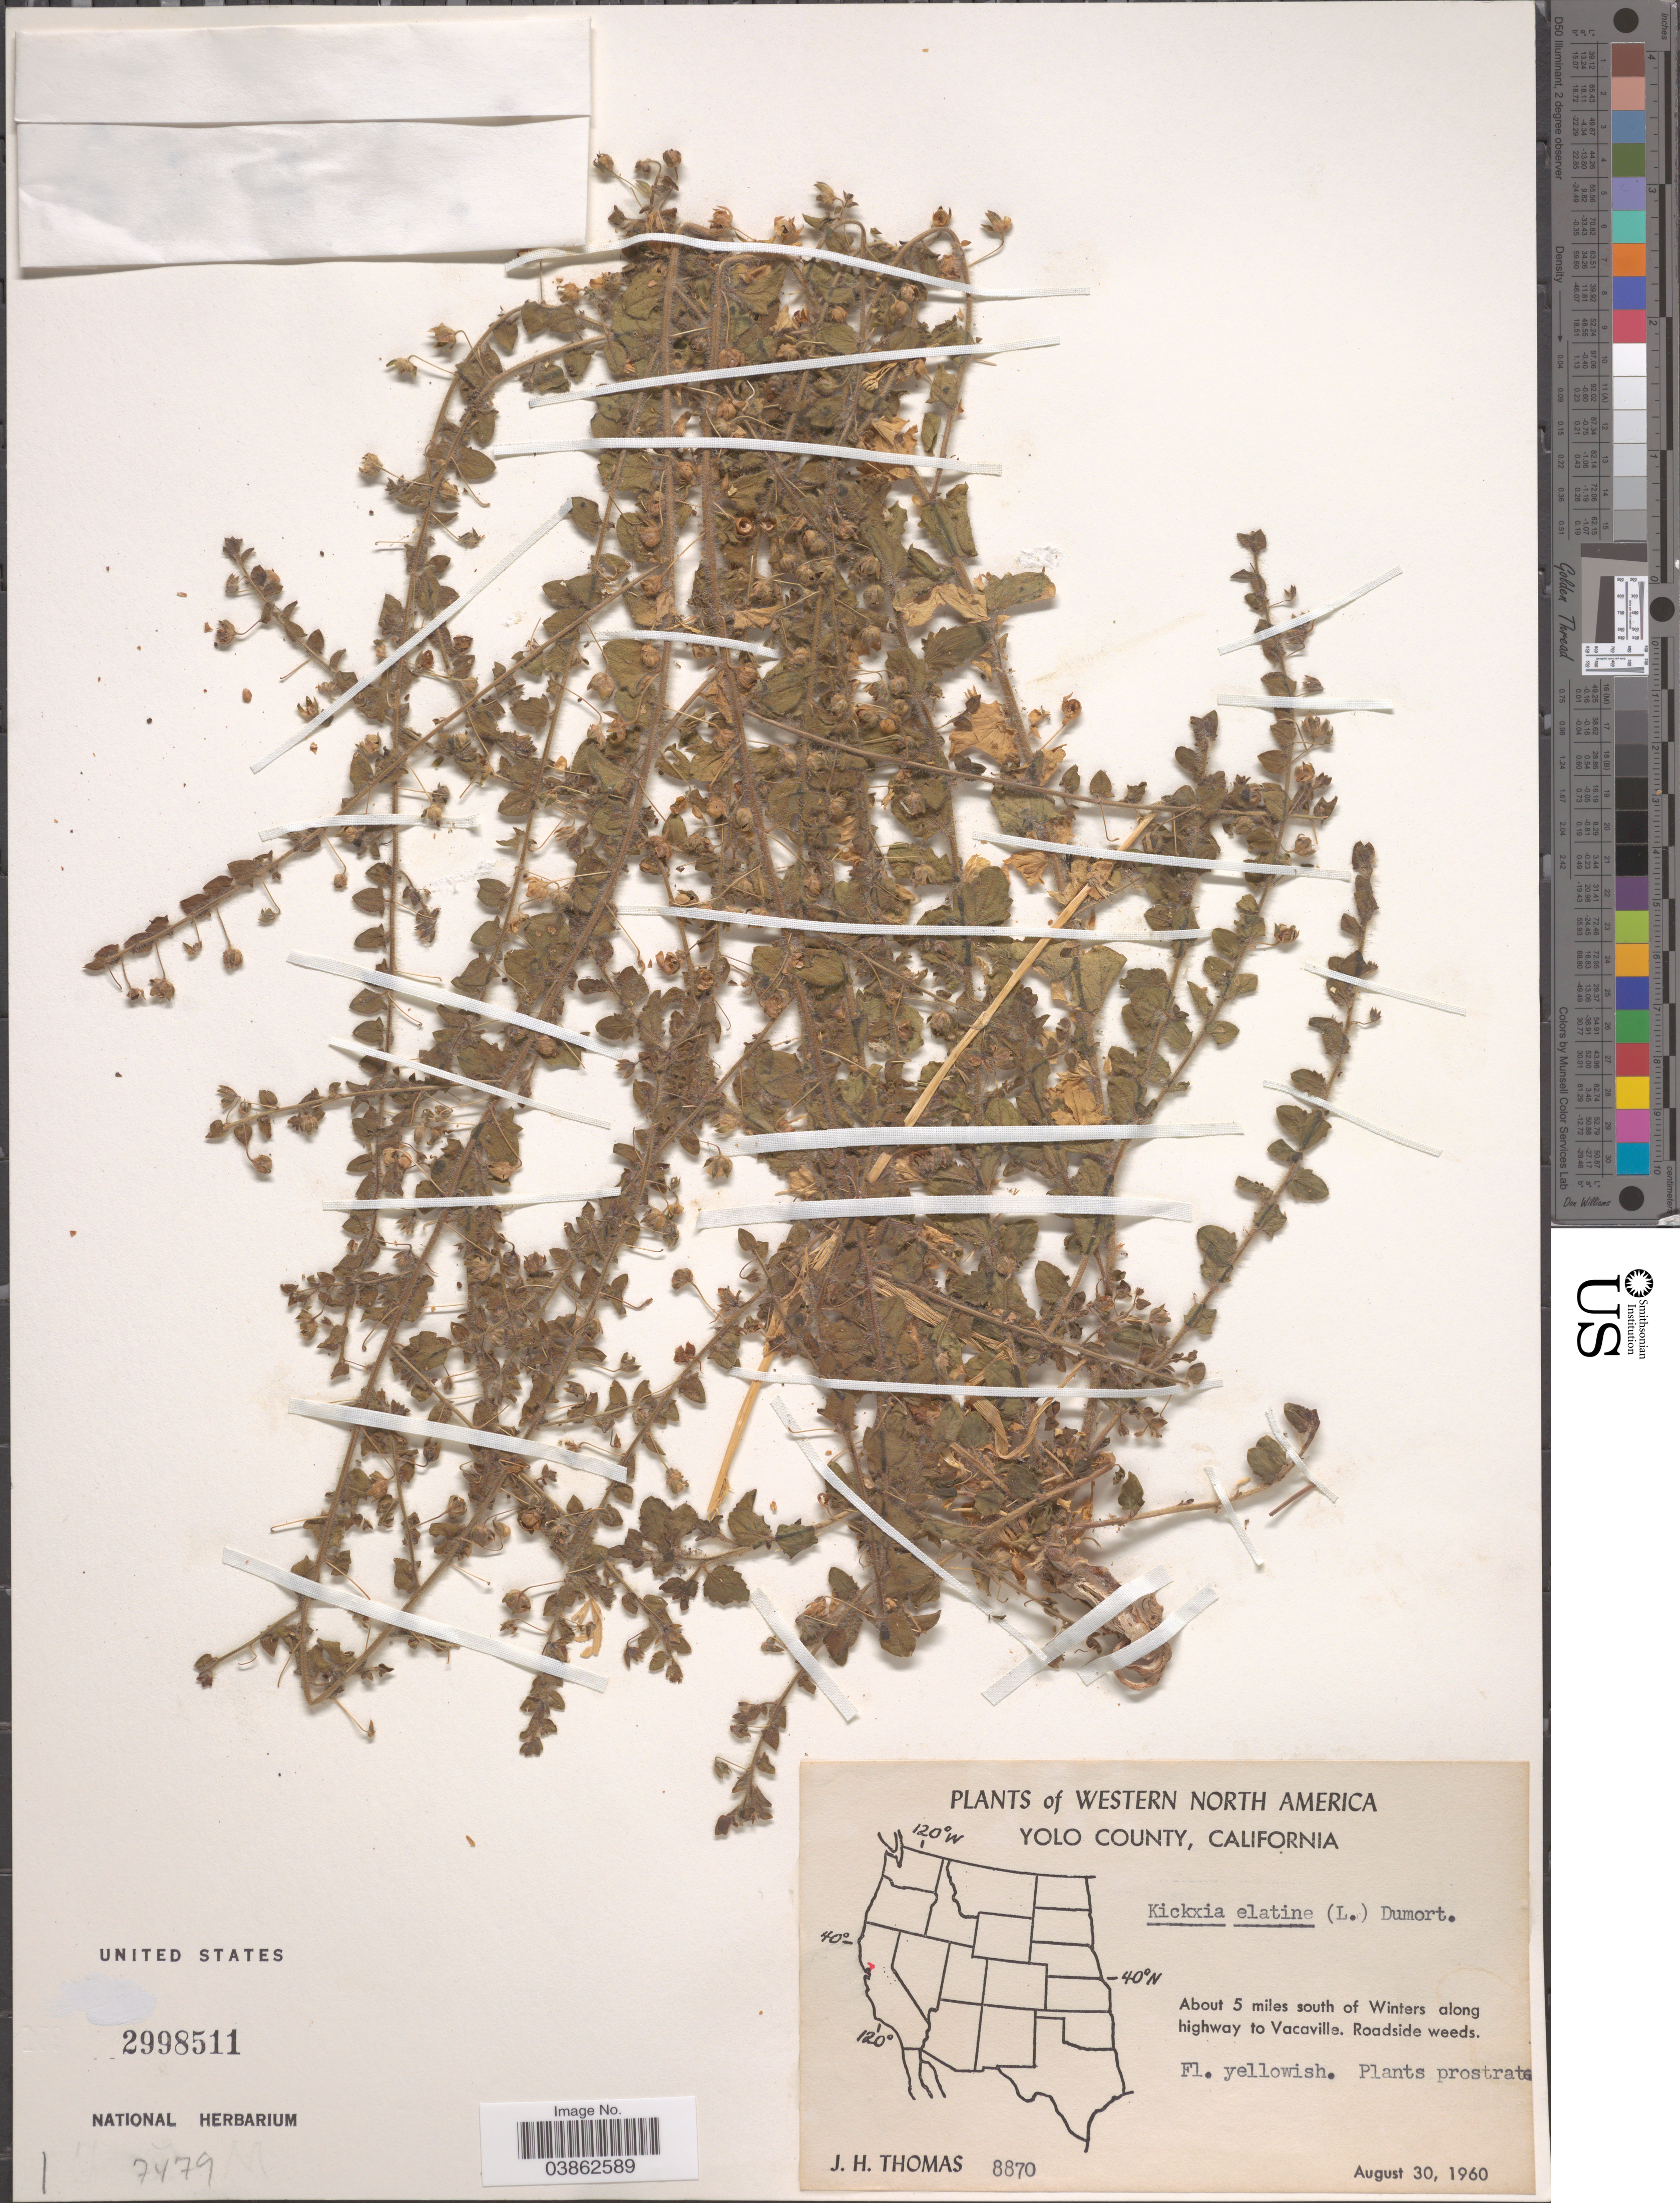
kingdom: Plantae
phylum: Tracheophyta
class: Magnoliopsida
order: Lamiales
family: Plantaginaceae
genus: Kickxia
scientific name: Kickxia elatine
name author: (L.) Dumort.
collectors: J. H. Thomas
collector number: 8870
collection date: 1960-08-30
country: United States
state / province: California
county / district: Yolo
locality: Western North America. Yolo County. About 5 miles south of Winters along highway to Vacaville.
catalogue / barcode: US 2998511